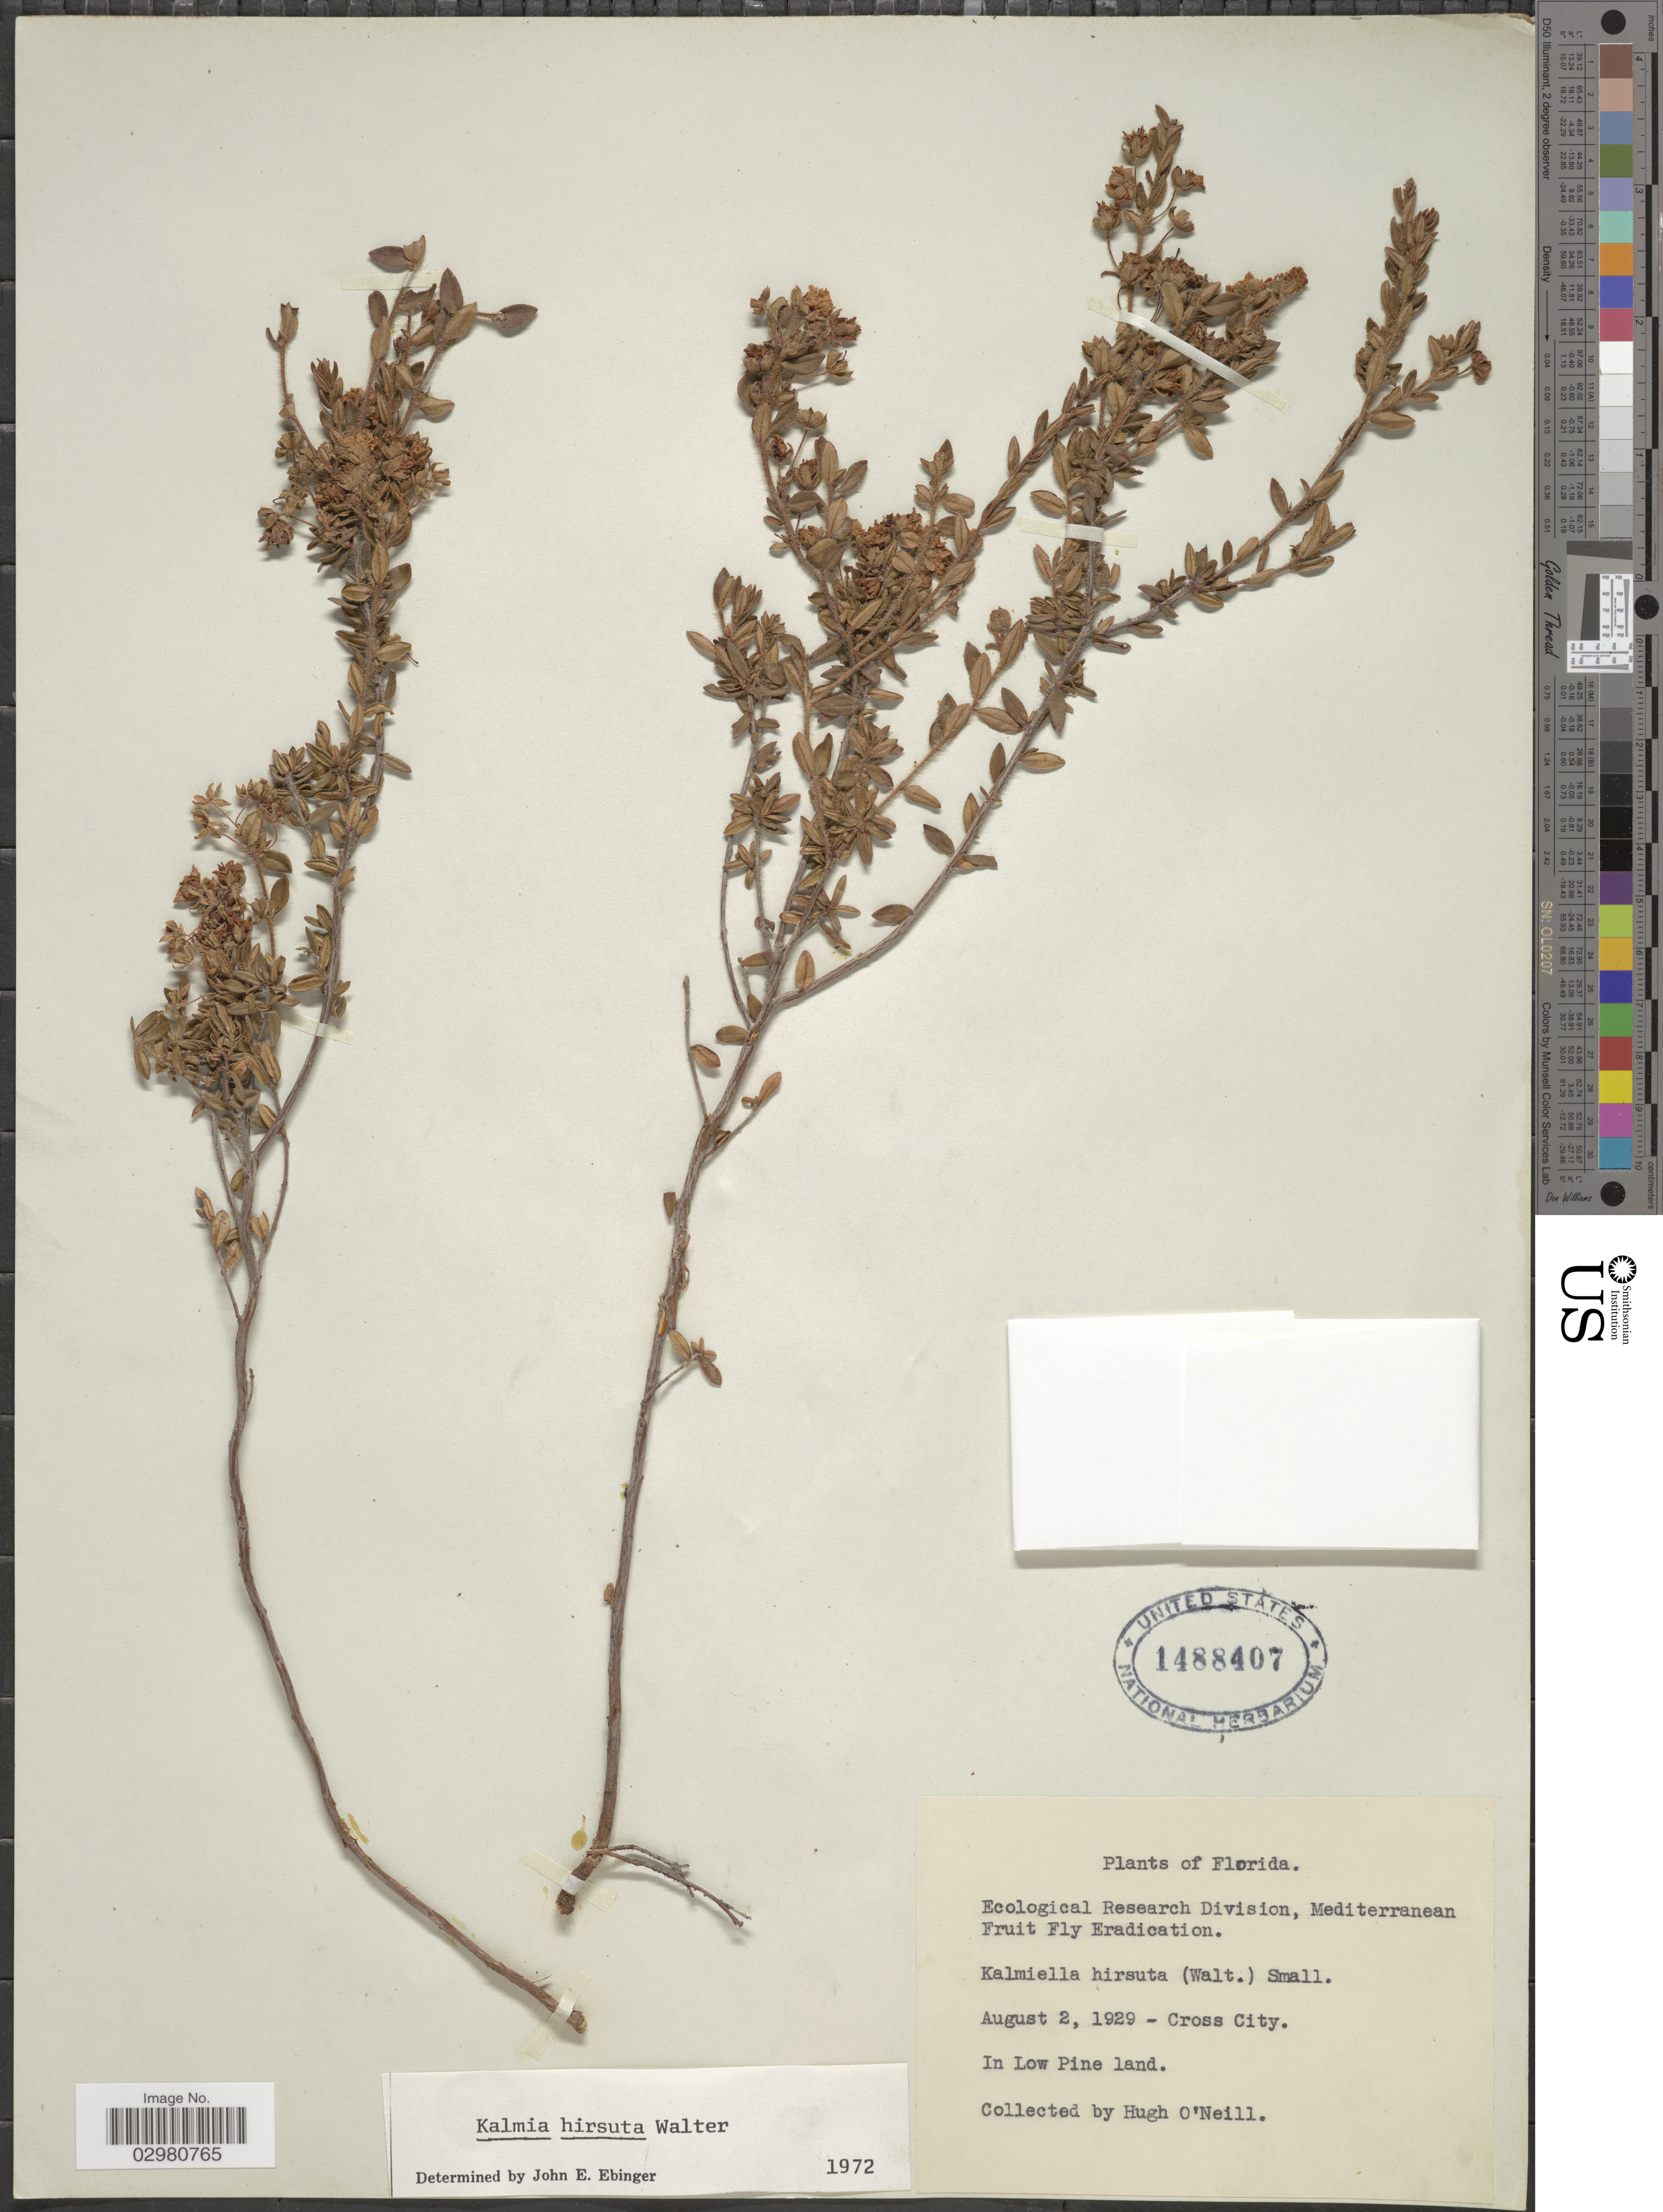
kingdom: Plantae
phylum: Tracheophyta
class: Magnoliopsida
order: Ericales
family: Ericaceae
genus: Kalmia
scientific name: Kalmia hirsuta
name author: Walter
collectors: H. O'Neill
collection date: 1929-08-02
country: United States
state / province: Florida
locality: Cross City. In Low Pine land.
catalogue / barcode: US 1488407